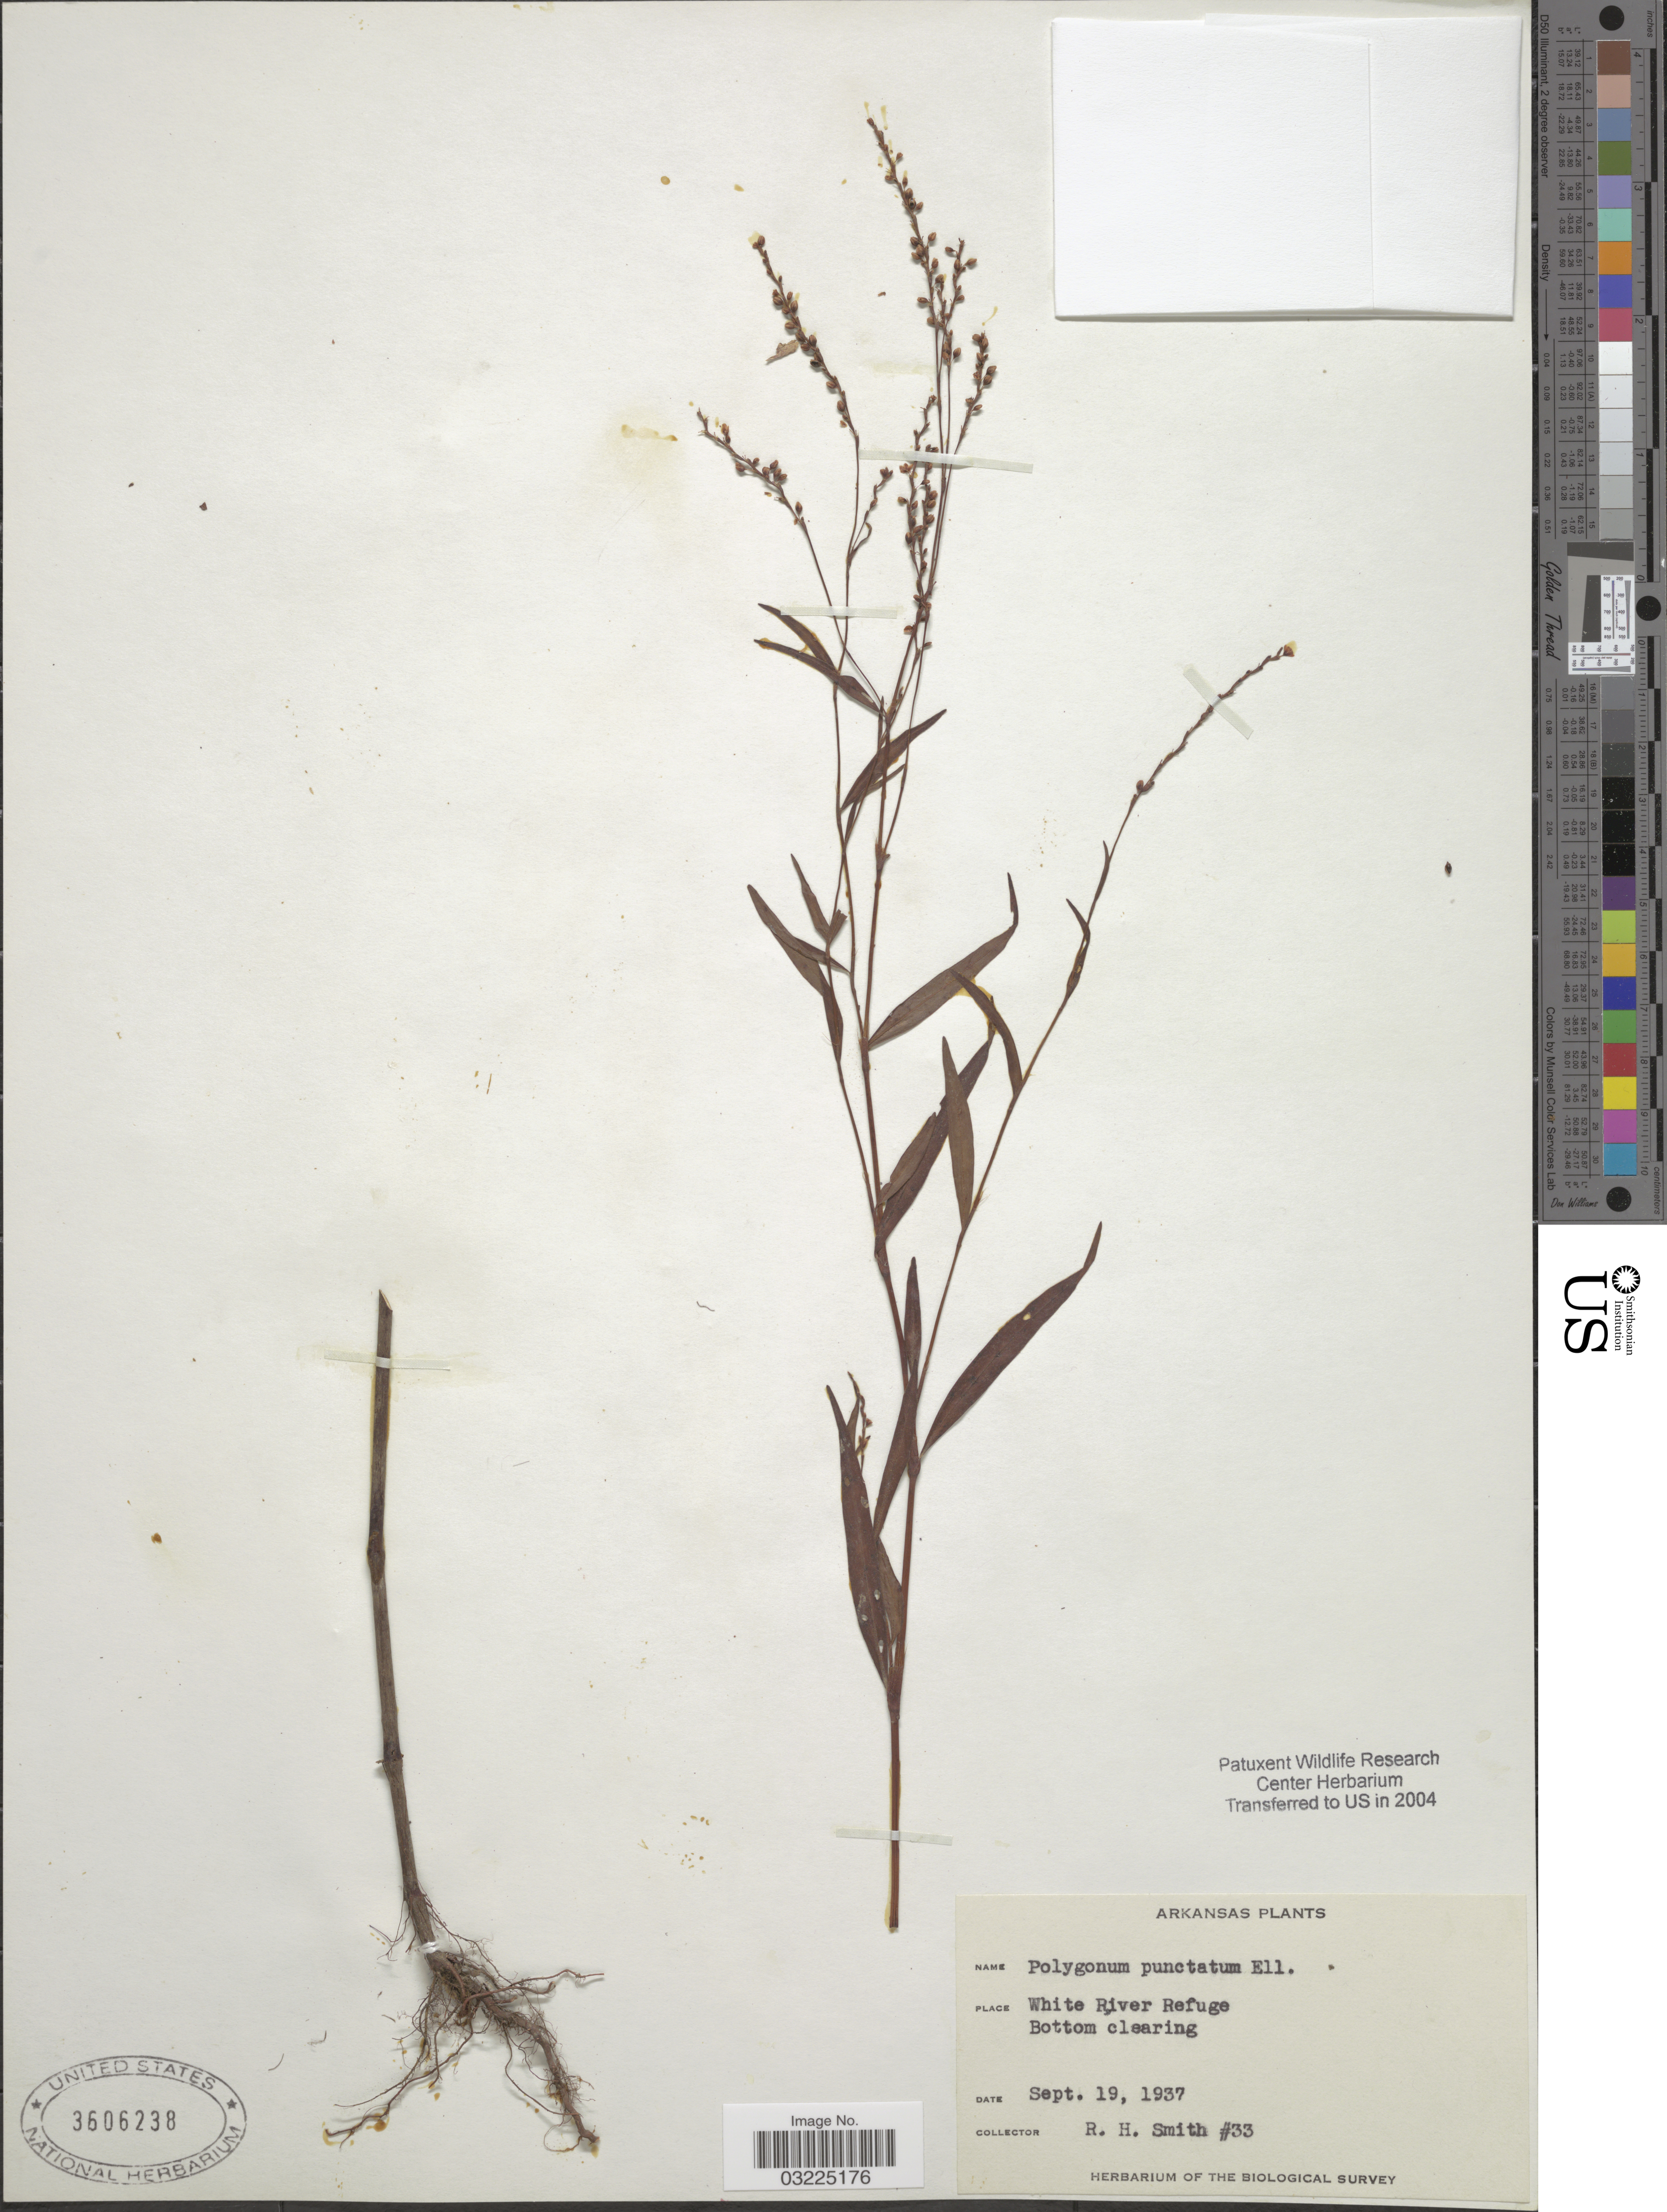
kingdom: Plantae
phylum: Tracheophyta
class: Magnoliopsida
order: Caryophyllales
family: Polygonaceae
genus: Persicaria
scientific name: Persicaria punctata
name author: (Elliott) Small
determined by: Atha, D. E.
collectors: R. H. Smith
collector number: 33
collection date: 1937-09-19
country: United States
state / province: Arkansas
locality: White River Refuge.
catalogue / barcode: US 3606238